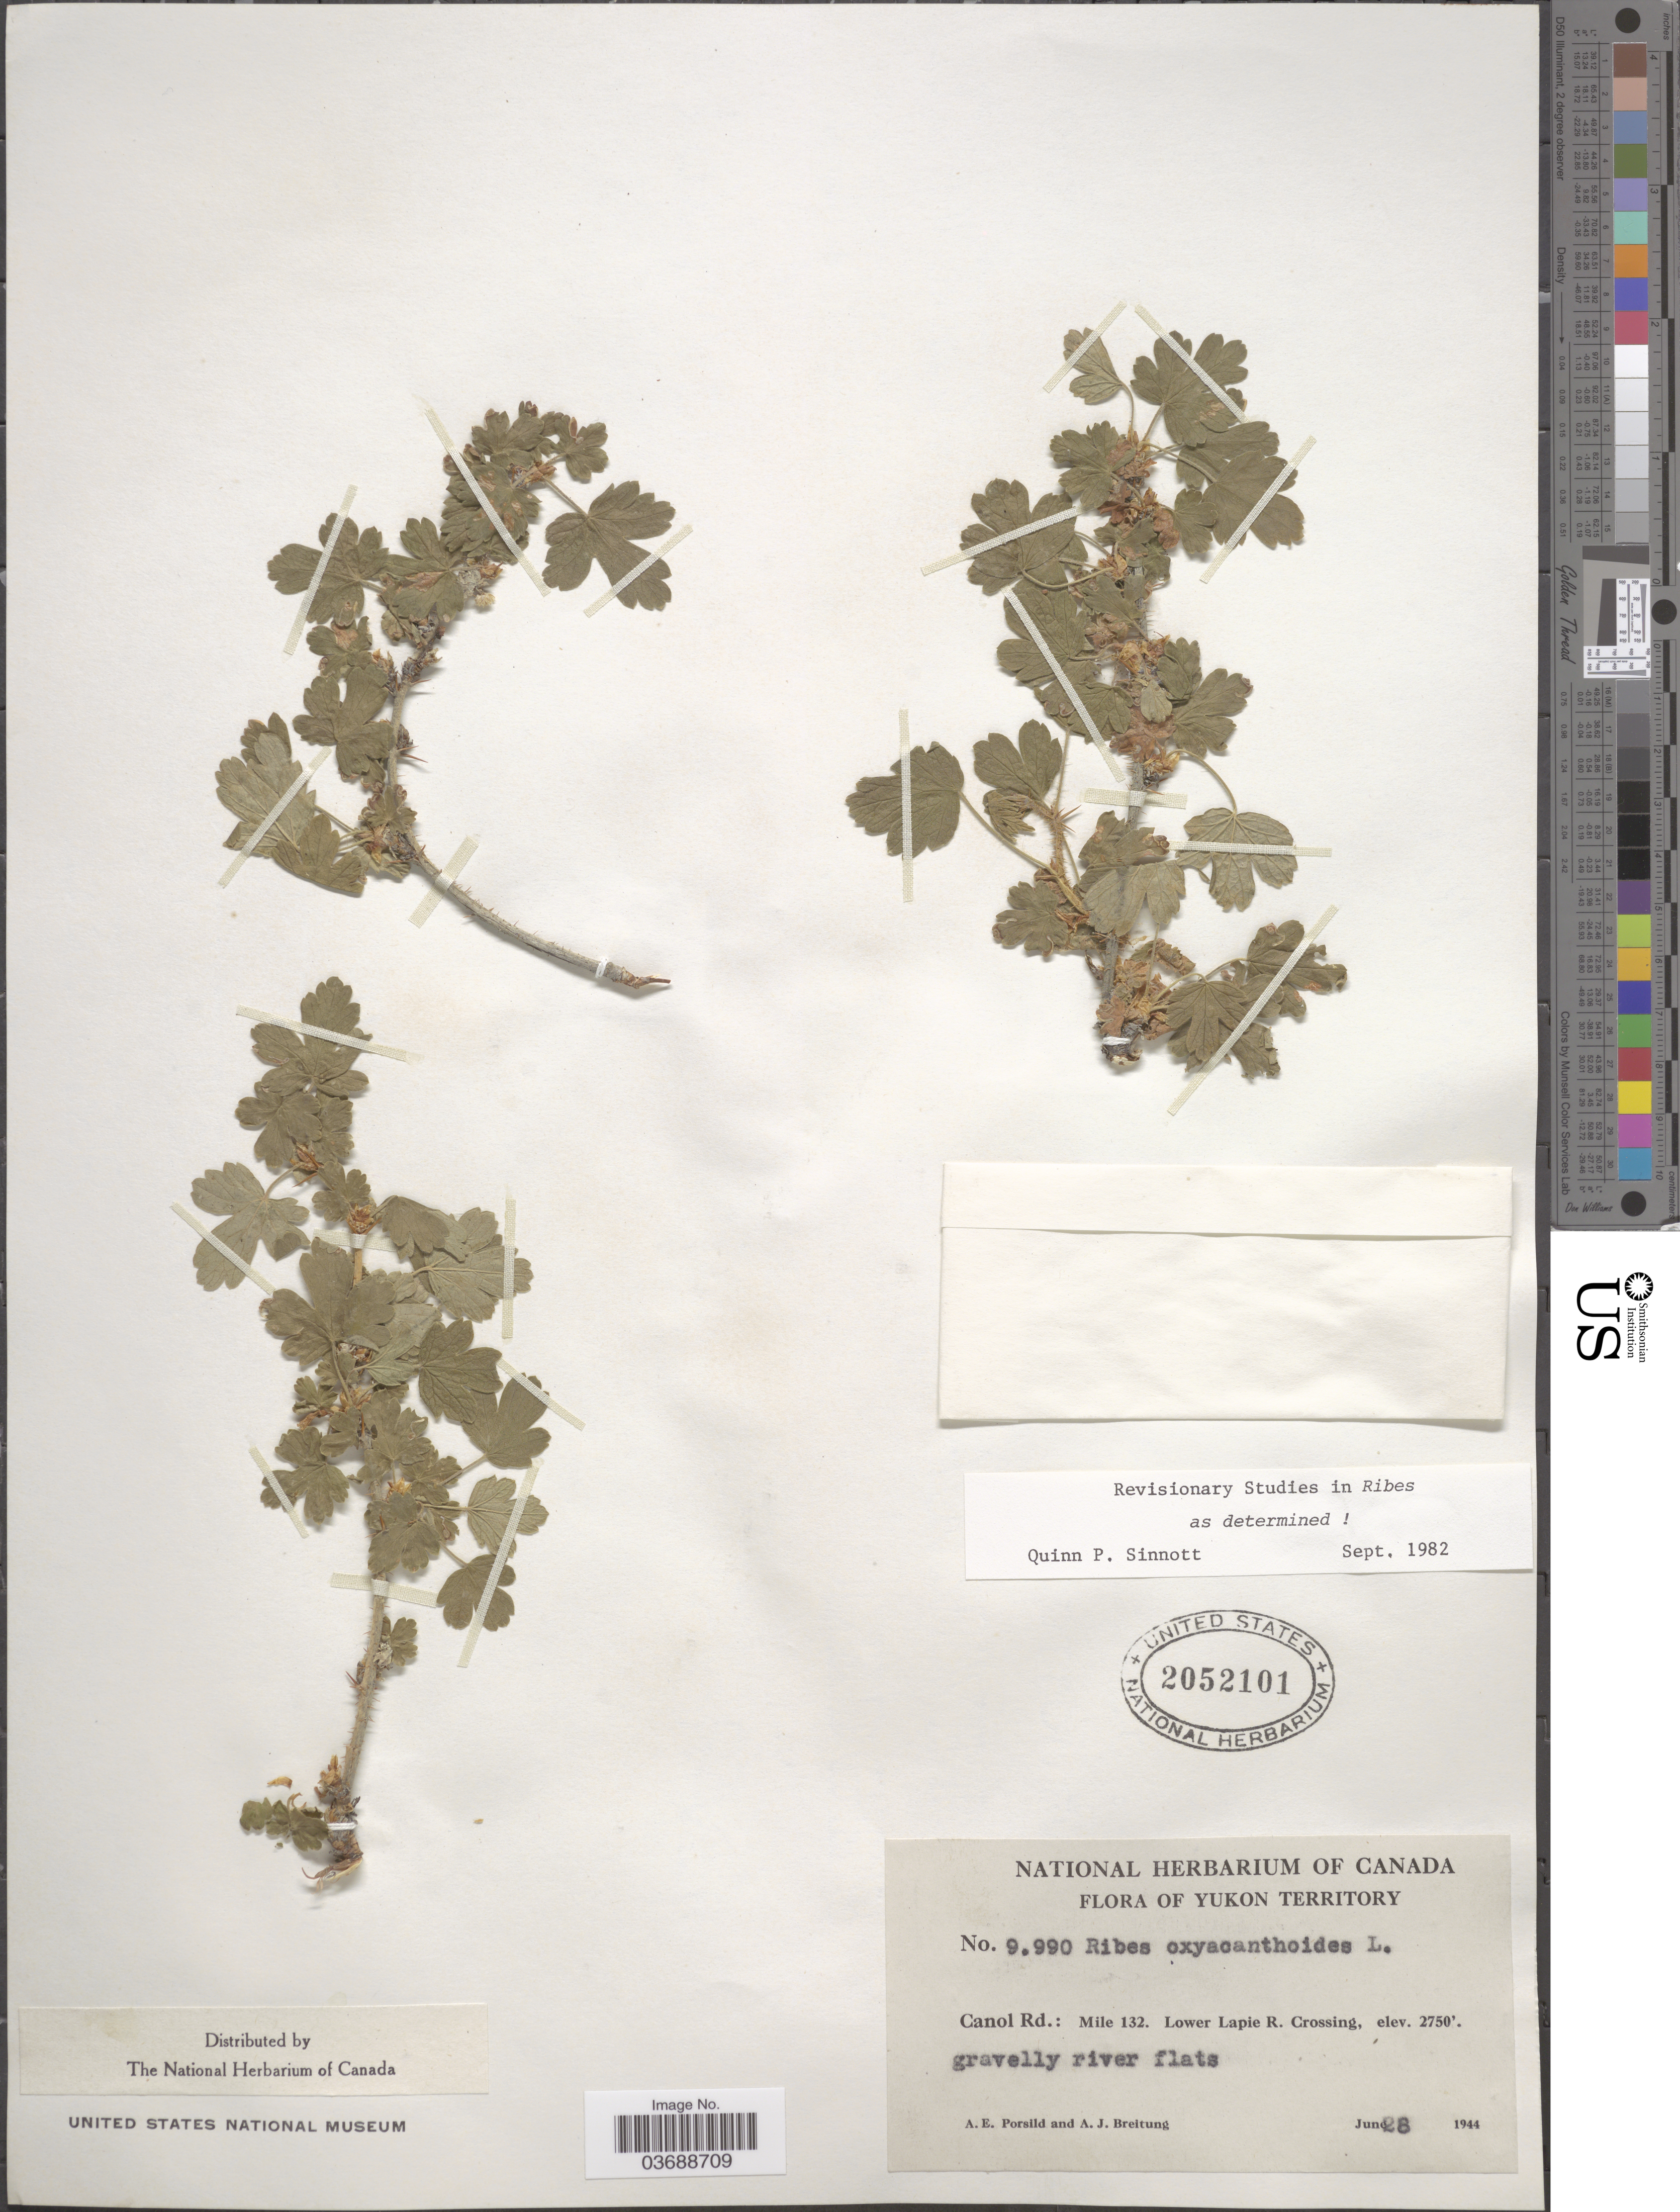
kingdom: Plantae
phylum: Tracheophyta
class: Magnoliopsida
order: Saxifragales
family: Grossulariaceae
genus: Ribes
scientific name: Ribes oxyacanthoides subsp. oxyacanthoides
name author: L.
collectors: A. E. Porsild & A. Breitung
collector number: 9990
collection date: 1944-06-28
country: Canada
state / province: Yukon Territory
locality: Canol Rd.: Mile 132. Lower Lapie R. Crossing.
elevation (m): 838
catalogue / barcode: US 2052101